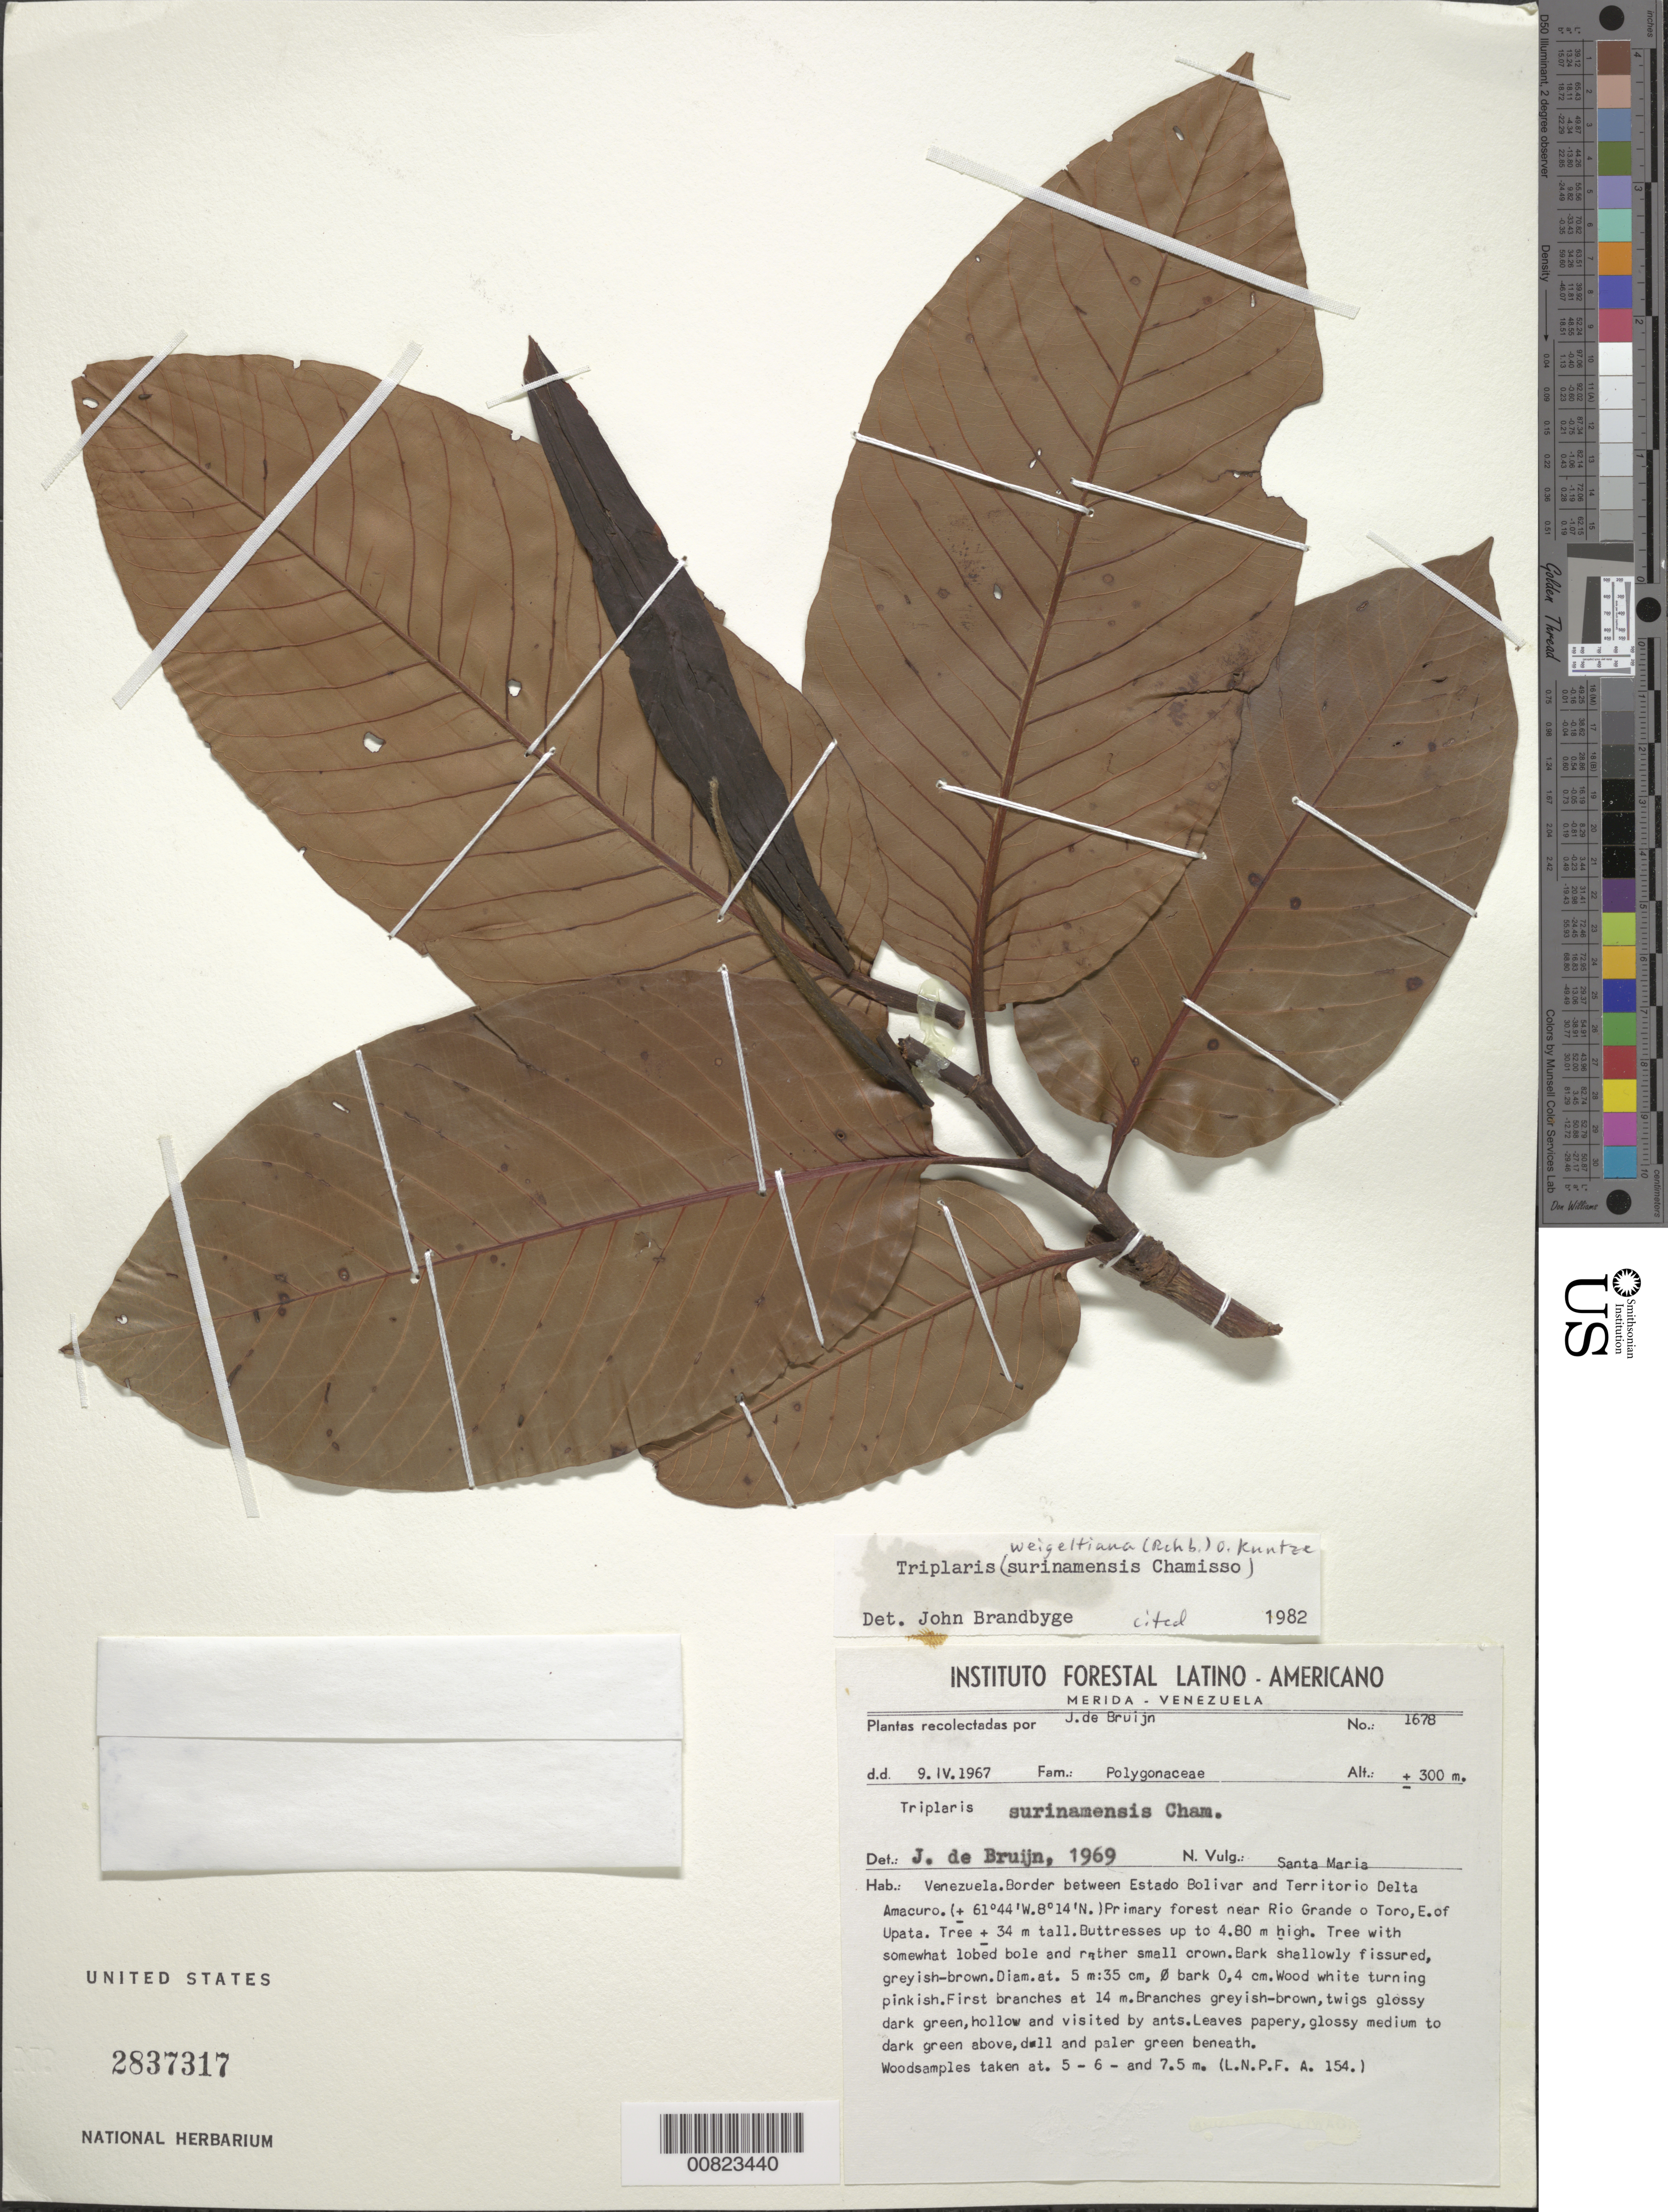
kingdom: Plantae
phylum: Tracheophyta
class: Magnoliopsida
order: Caryophyllales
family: Polygonaceae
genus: Triplaris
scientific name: Triplaris weigeltiana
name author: (Rchb.) Kuntze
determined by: Brandbyge, J.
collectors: J. Bruijn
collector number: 1678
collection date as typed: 9-Apr-67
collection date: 1967-04-09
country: Venezuela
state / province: Bolívar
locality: Estado Bolívar and Territorío Delta Amacuro border, near Río Grande o Toro, E of Upata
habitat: Primary forest near river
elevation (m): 300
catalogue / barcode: US 2837317